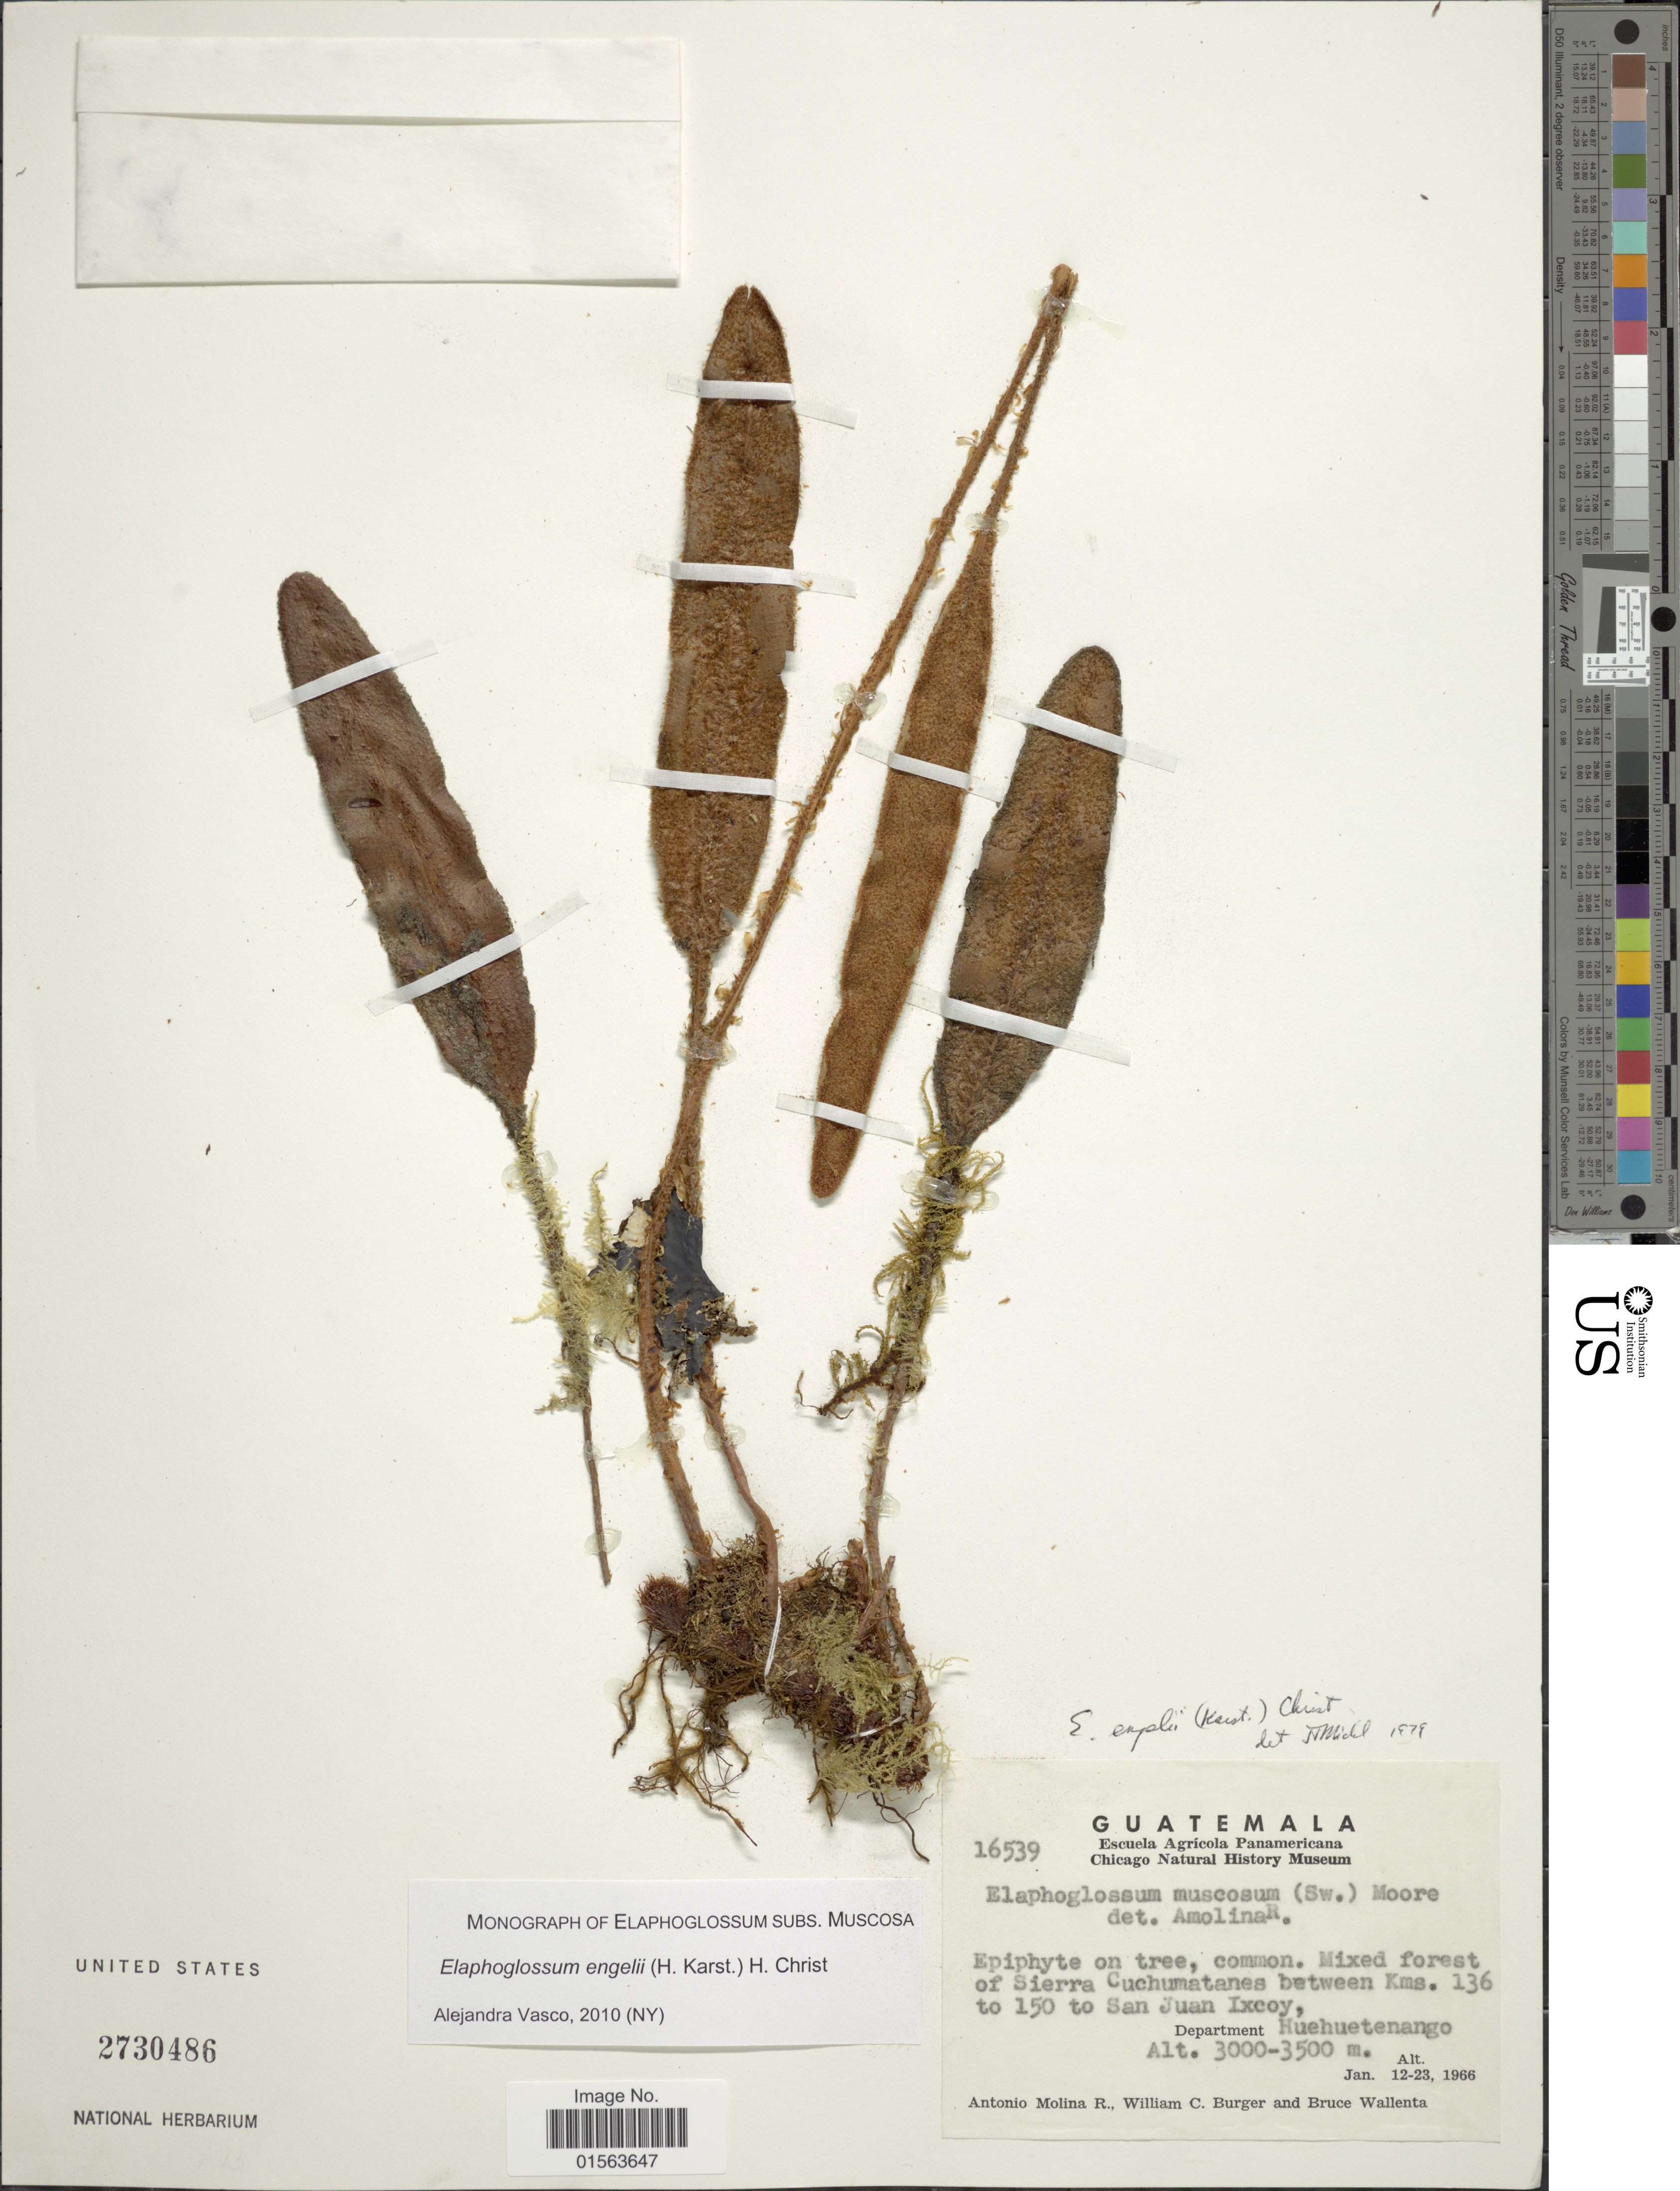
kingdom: Plantae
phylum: Tracheophyta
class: Polypodiopsida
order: Polypodiales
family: Dryopteridaceae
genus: Elaphoglossum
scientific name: Elaphoglossum engelii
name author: (H. Karst.) Christ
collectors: A. Molina R., W. Burger & B. Wallenta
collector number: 16539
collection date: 1966-01-12/1966-01-23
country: Guatemala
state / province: Huehuetenango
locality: Mixed forest of Sierra Cuchumatanes between Kms. 136 to 150 to San Juan Ixcoy, Department Huehuetenango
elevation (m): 3000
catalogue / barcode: US 2730486